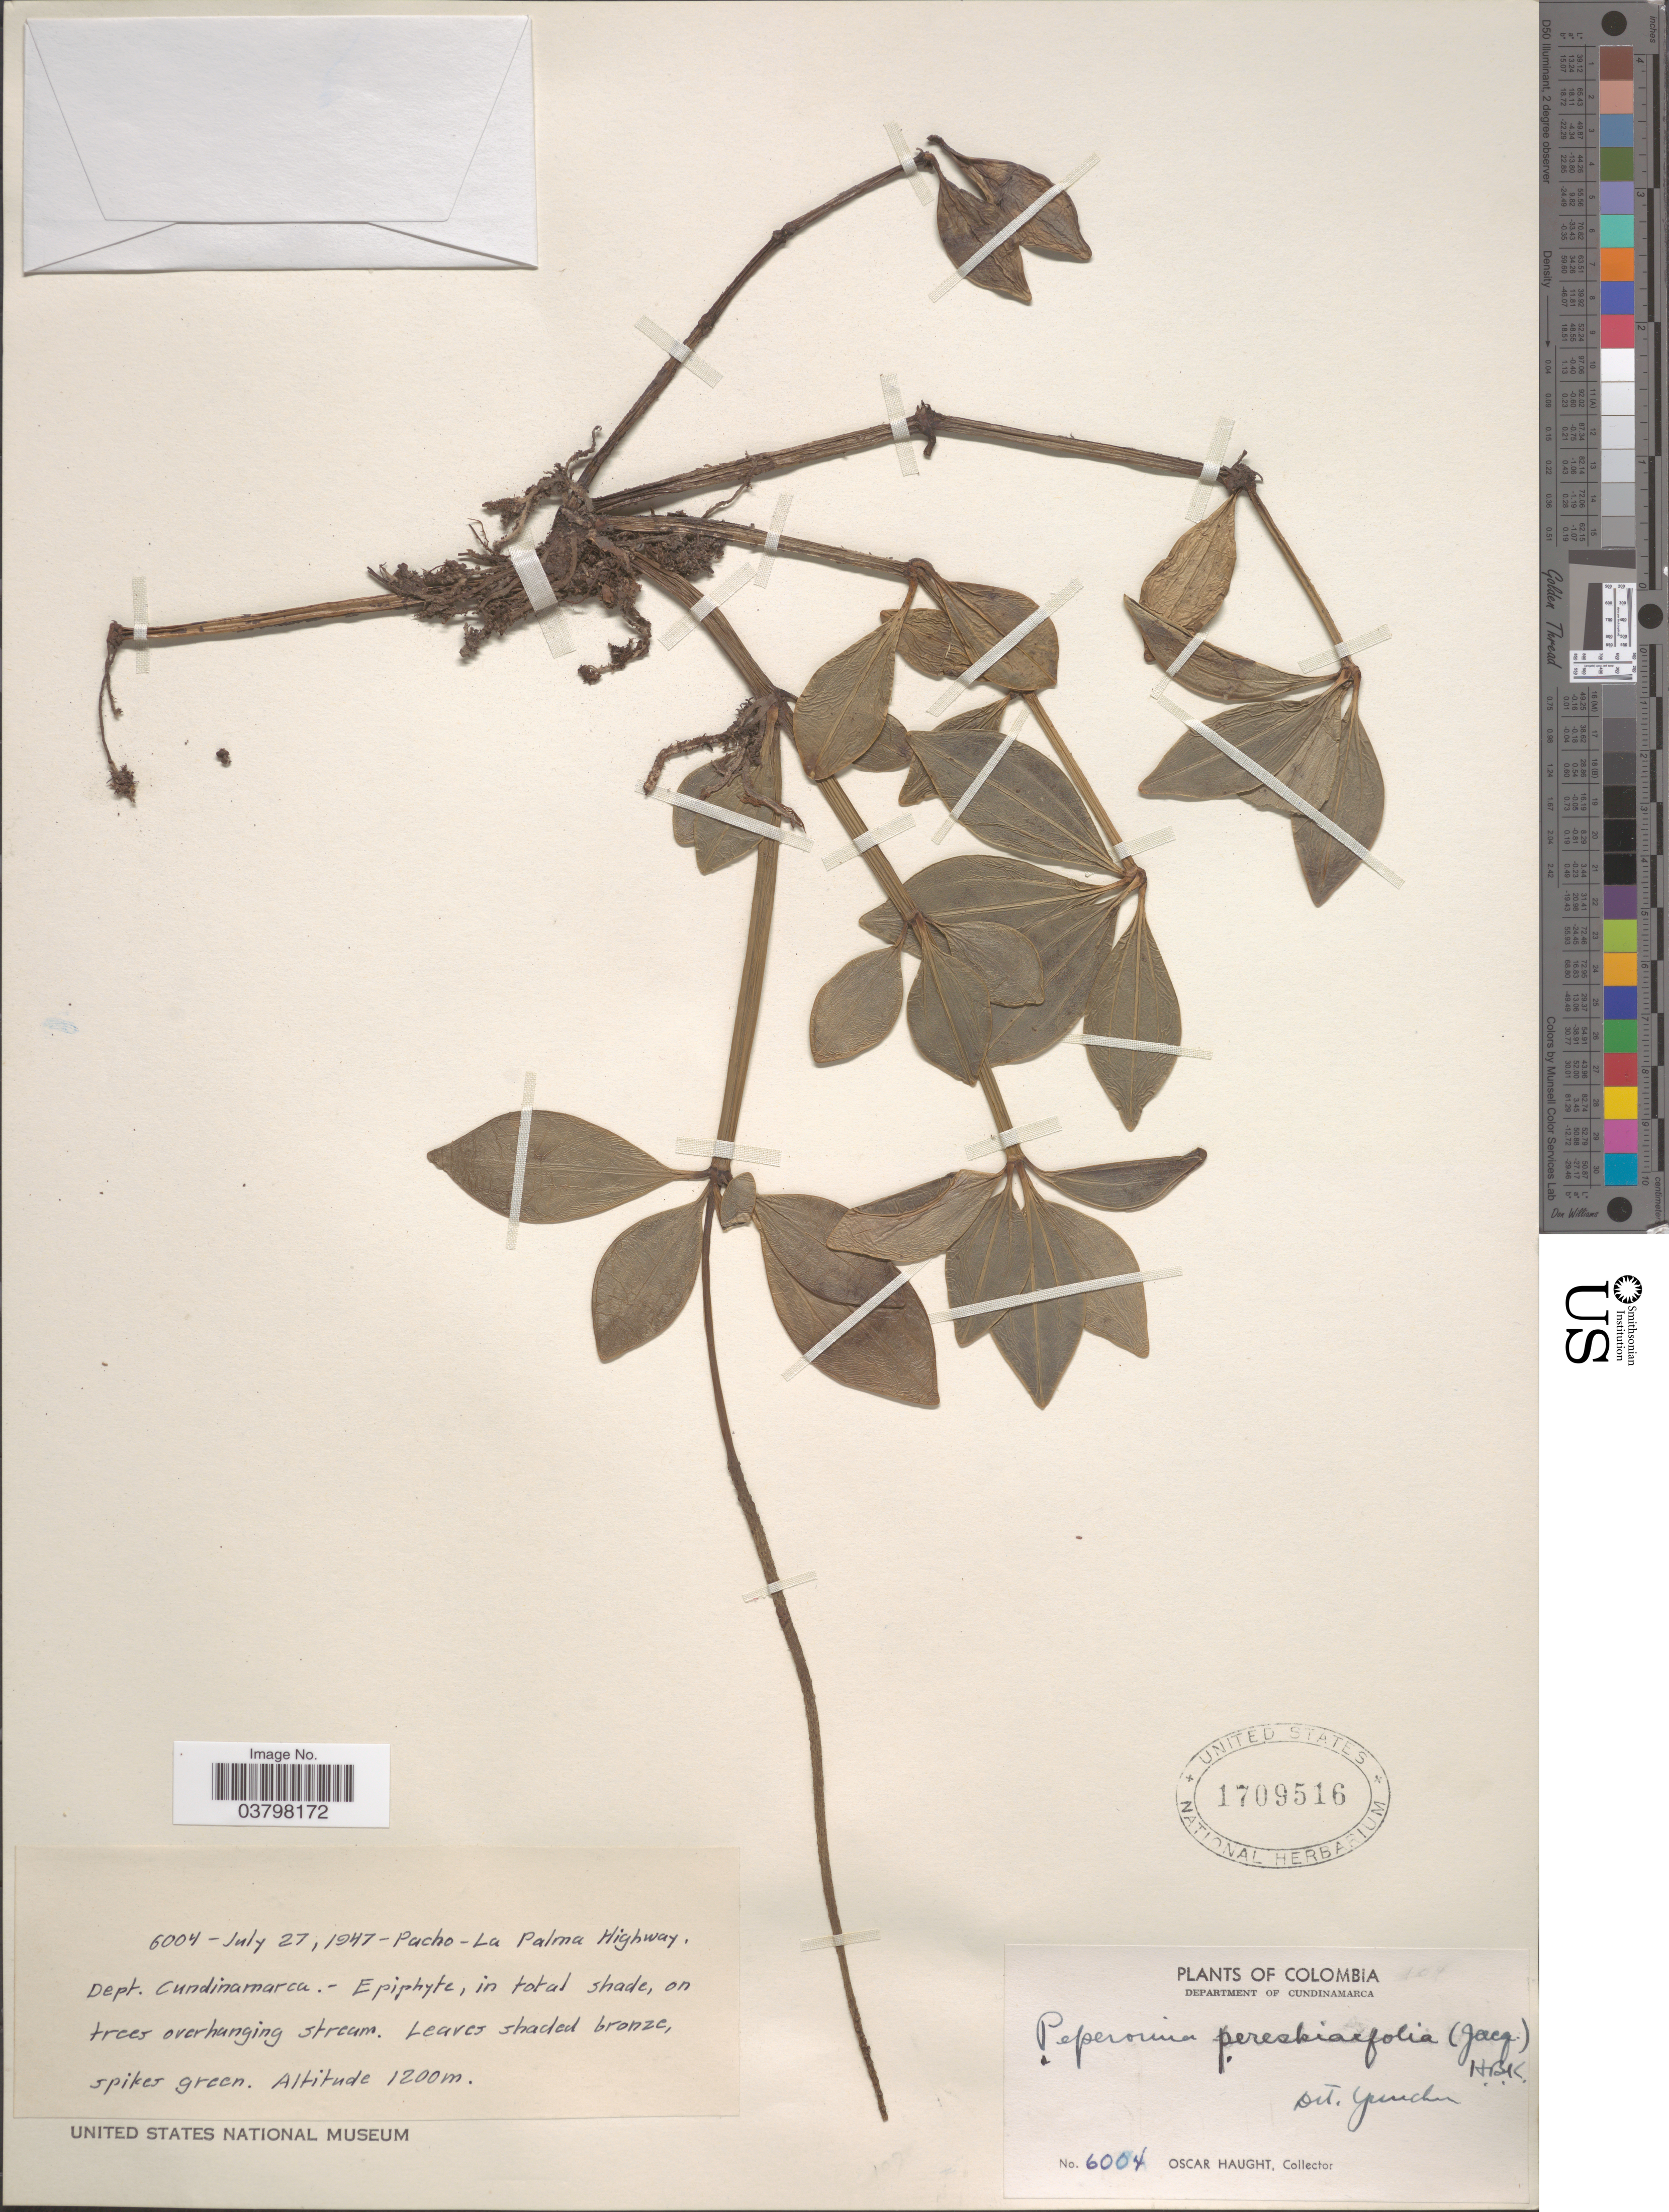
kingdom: Plantae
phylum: Tracheophyta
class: Magnoliopsida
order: Piperales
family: Piperaceae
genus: Peperomia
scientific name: Peperomia pereskiifolia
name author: (Jacq.) Kunth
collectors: O. L. Haught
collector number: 6004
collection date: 1947-07-27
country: Colombia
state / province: Cundinamarca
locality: Pacho - La Palma Highway. Department of Cundinamarca.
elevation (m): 1200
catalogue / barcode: US 1709516